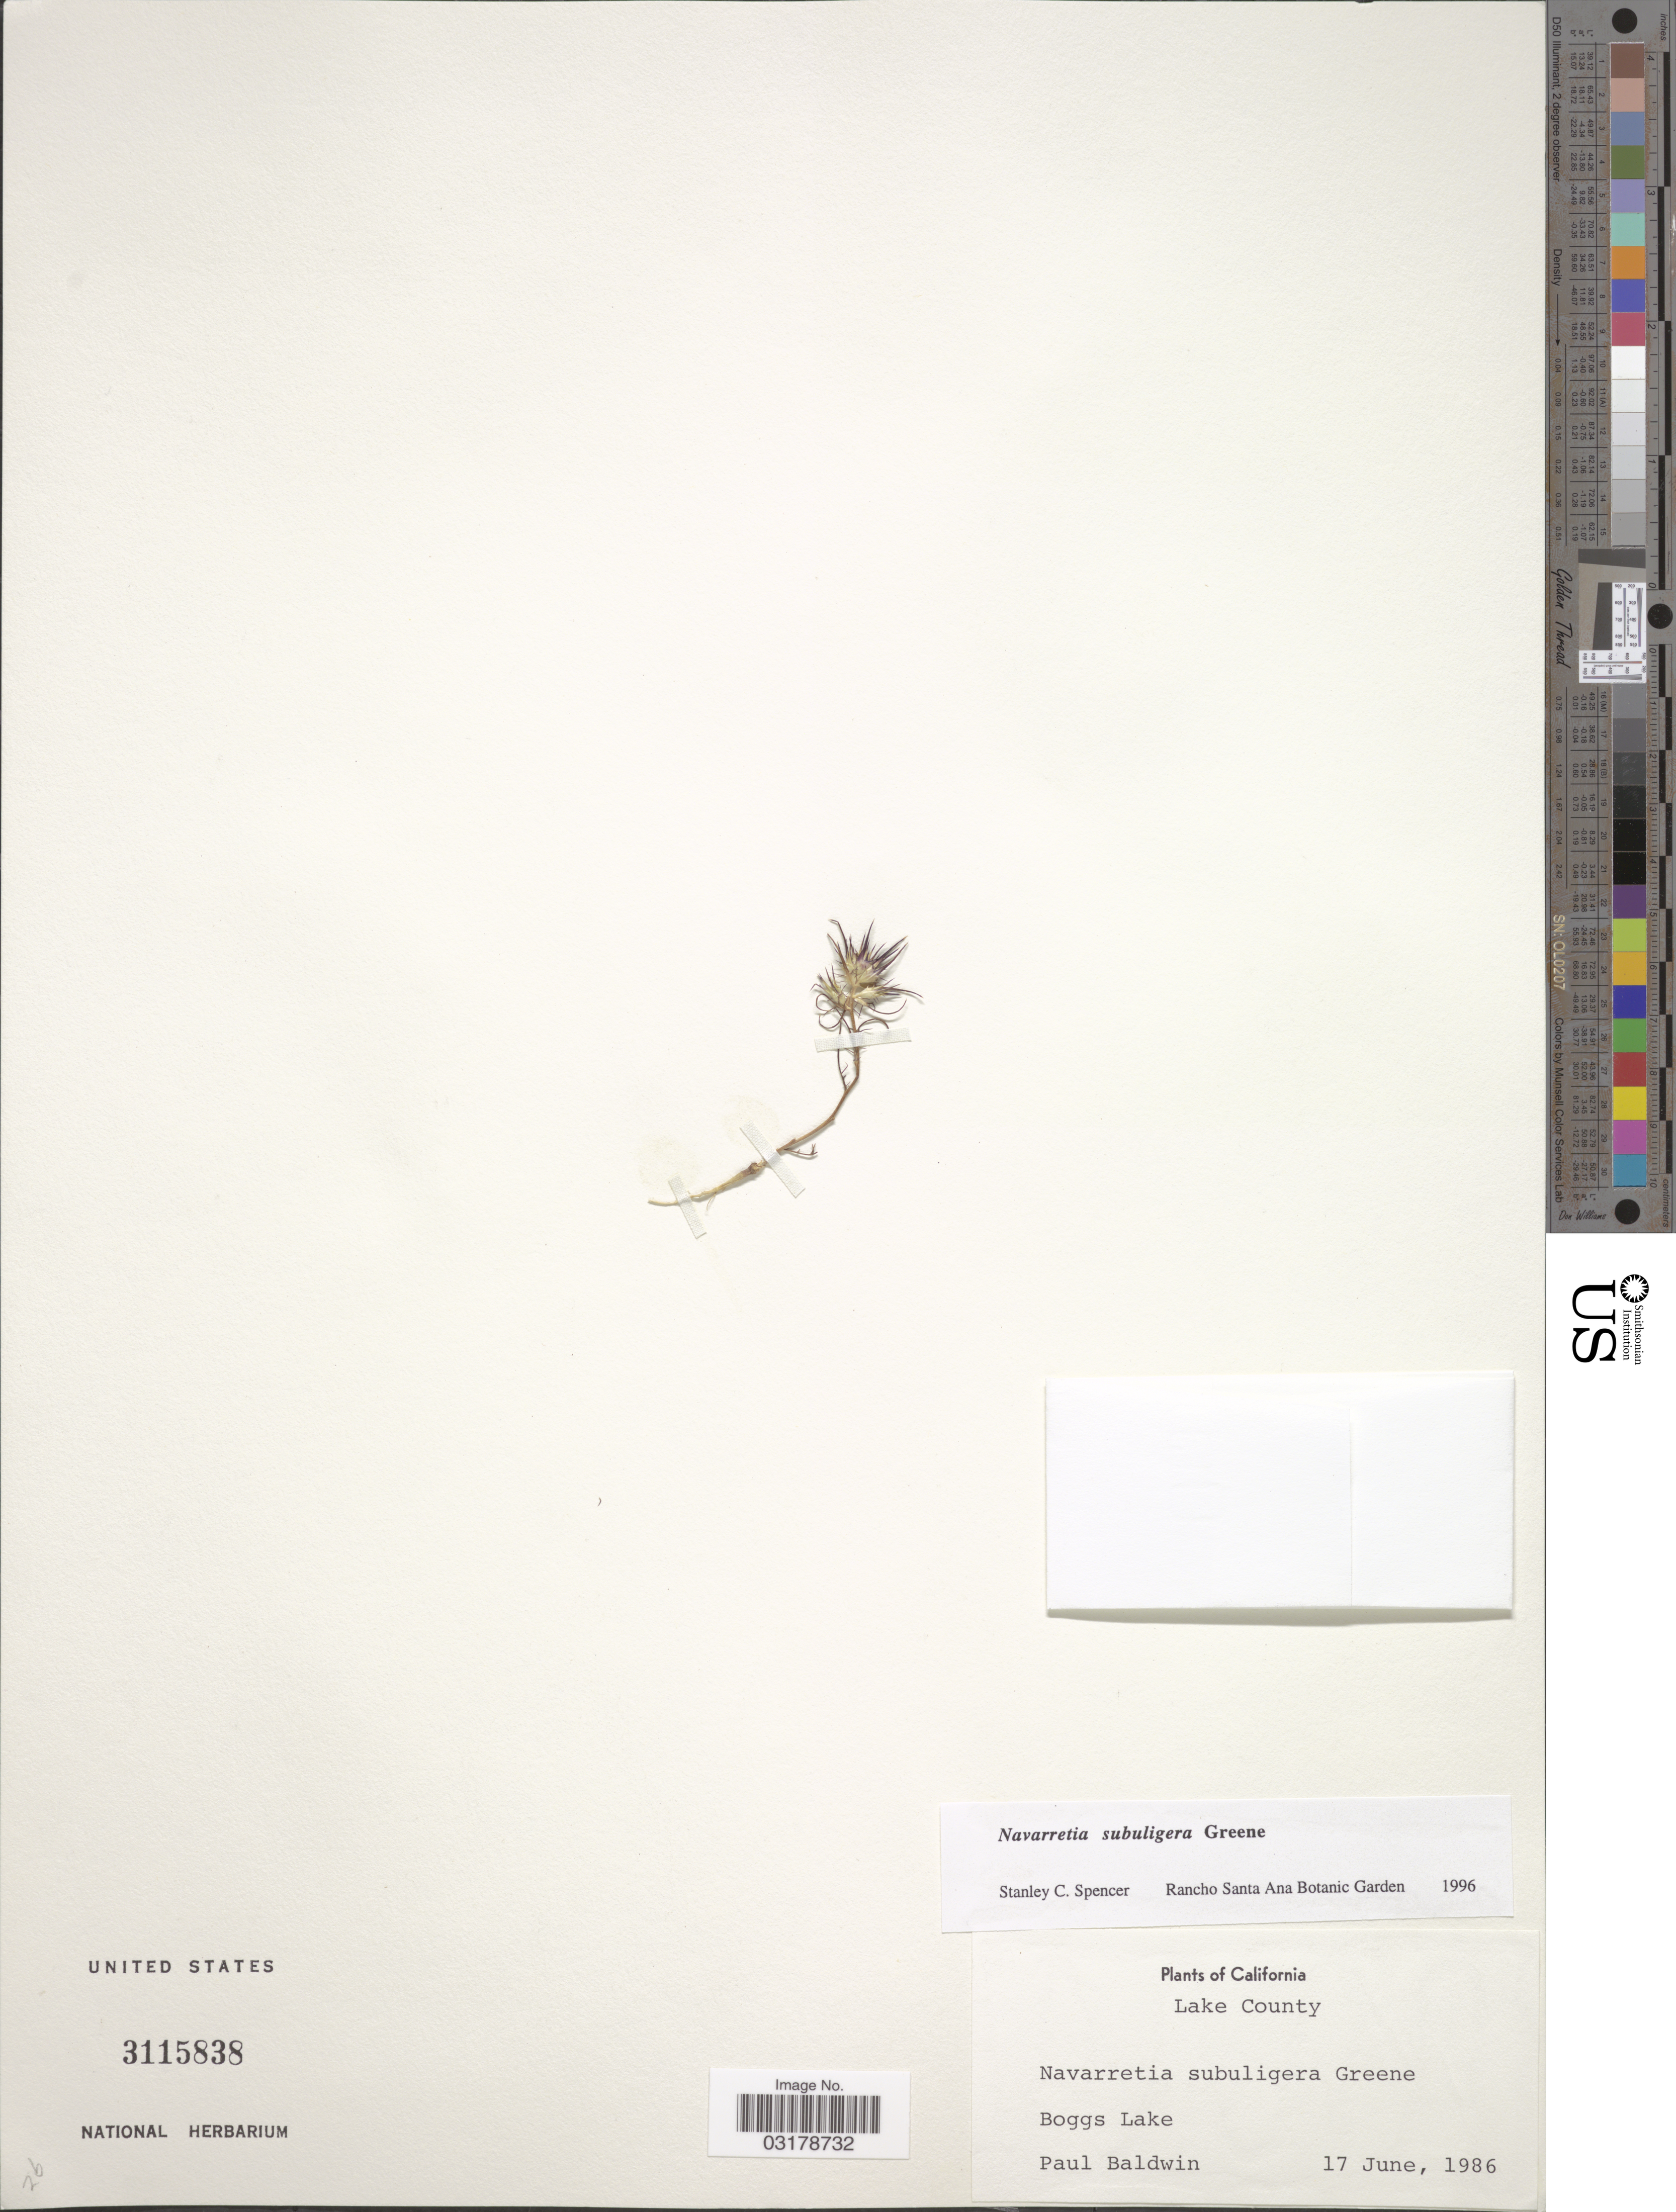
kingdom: Plantae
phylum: Tracheophyta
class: Magnoliopsida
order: Ericales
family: Polemoniaceae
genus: Navarretia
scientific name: Navarretia subuligera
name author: S.W. Greene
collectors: P. Baldwin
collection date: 1986-06-17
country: United States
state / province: California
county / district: Lake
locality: Lake County. Boggs Lake.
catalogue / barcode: US 3115838